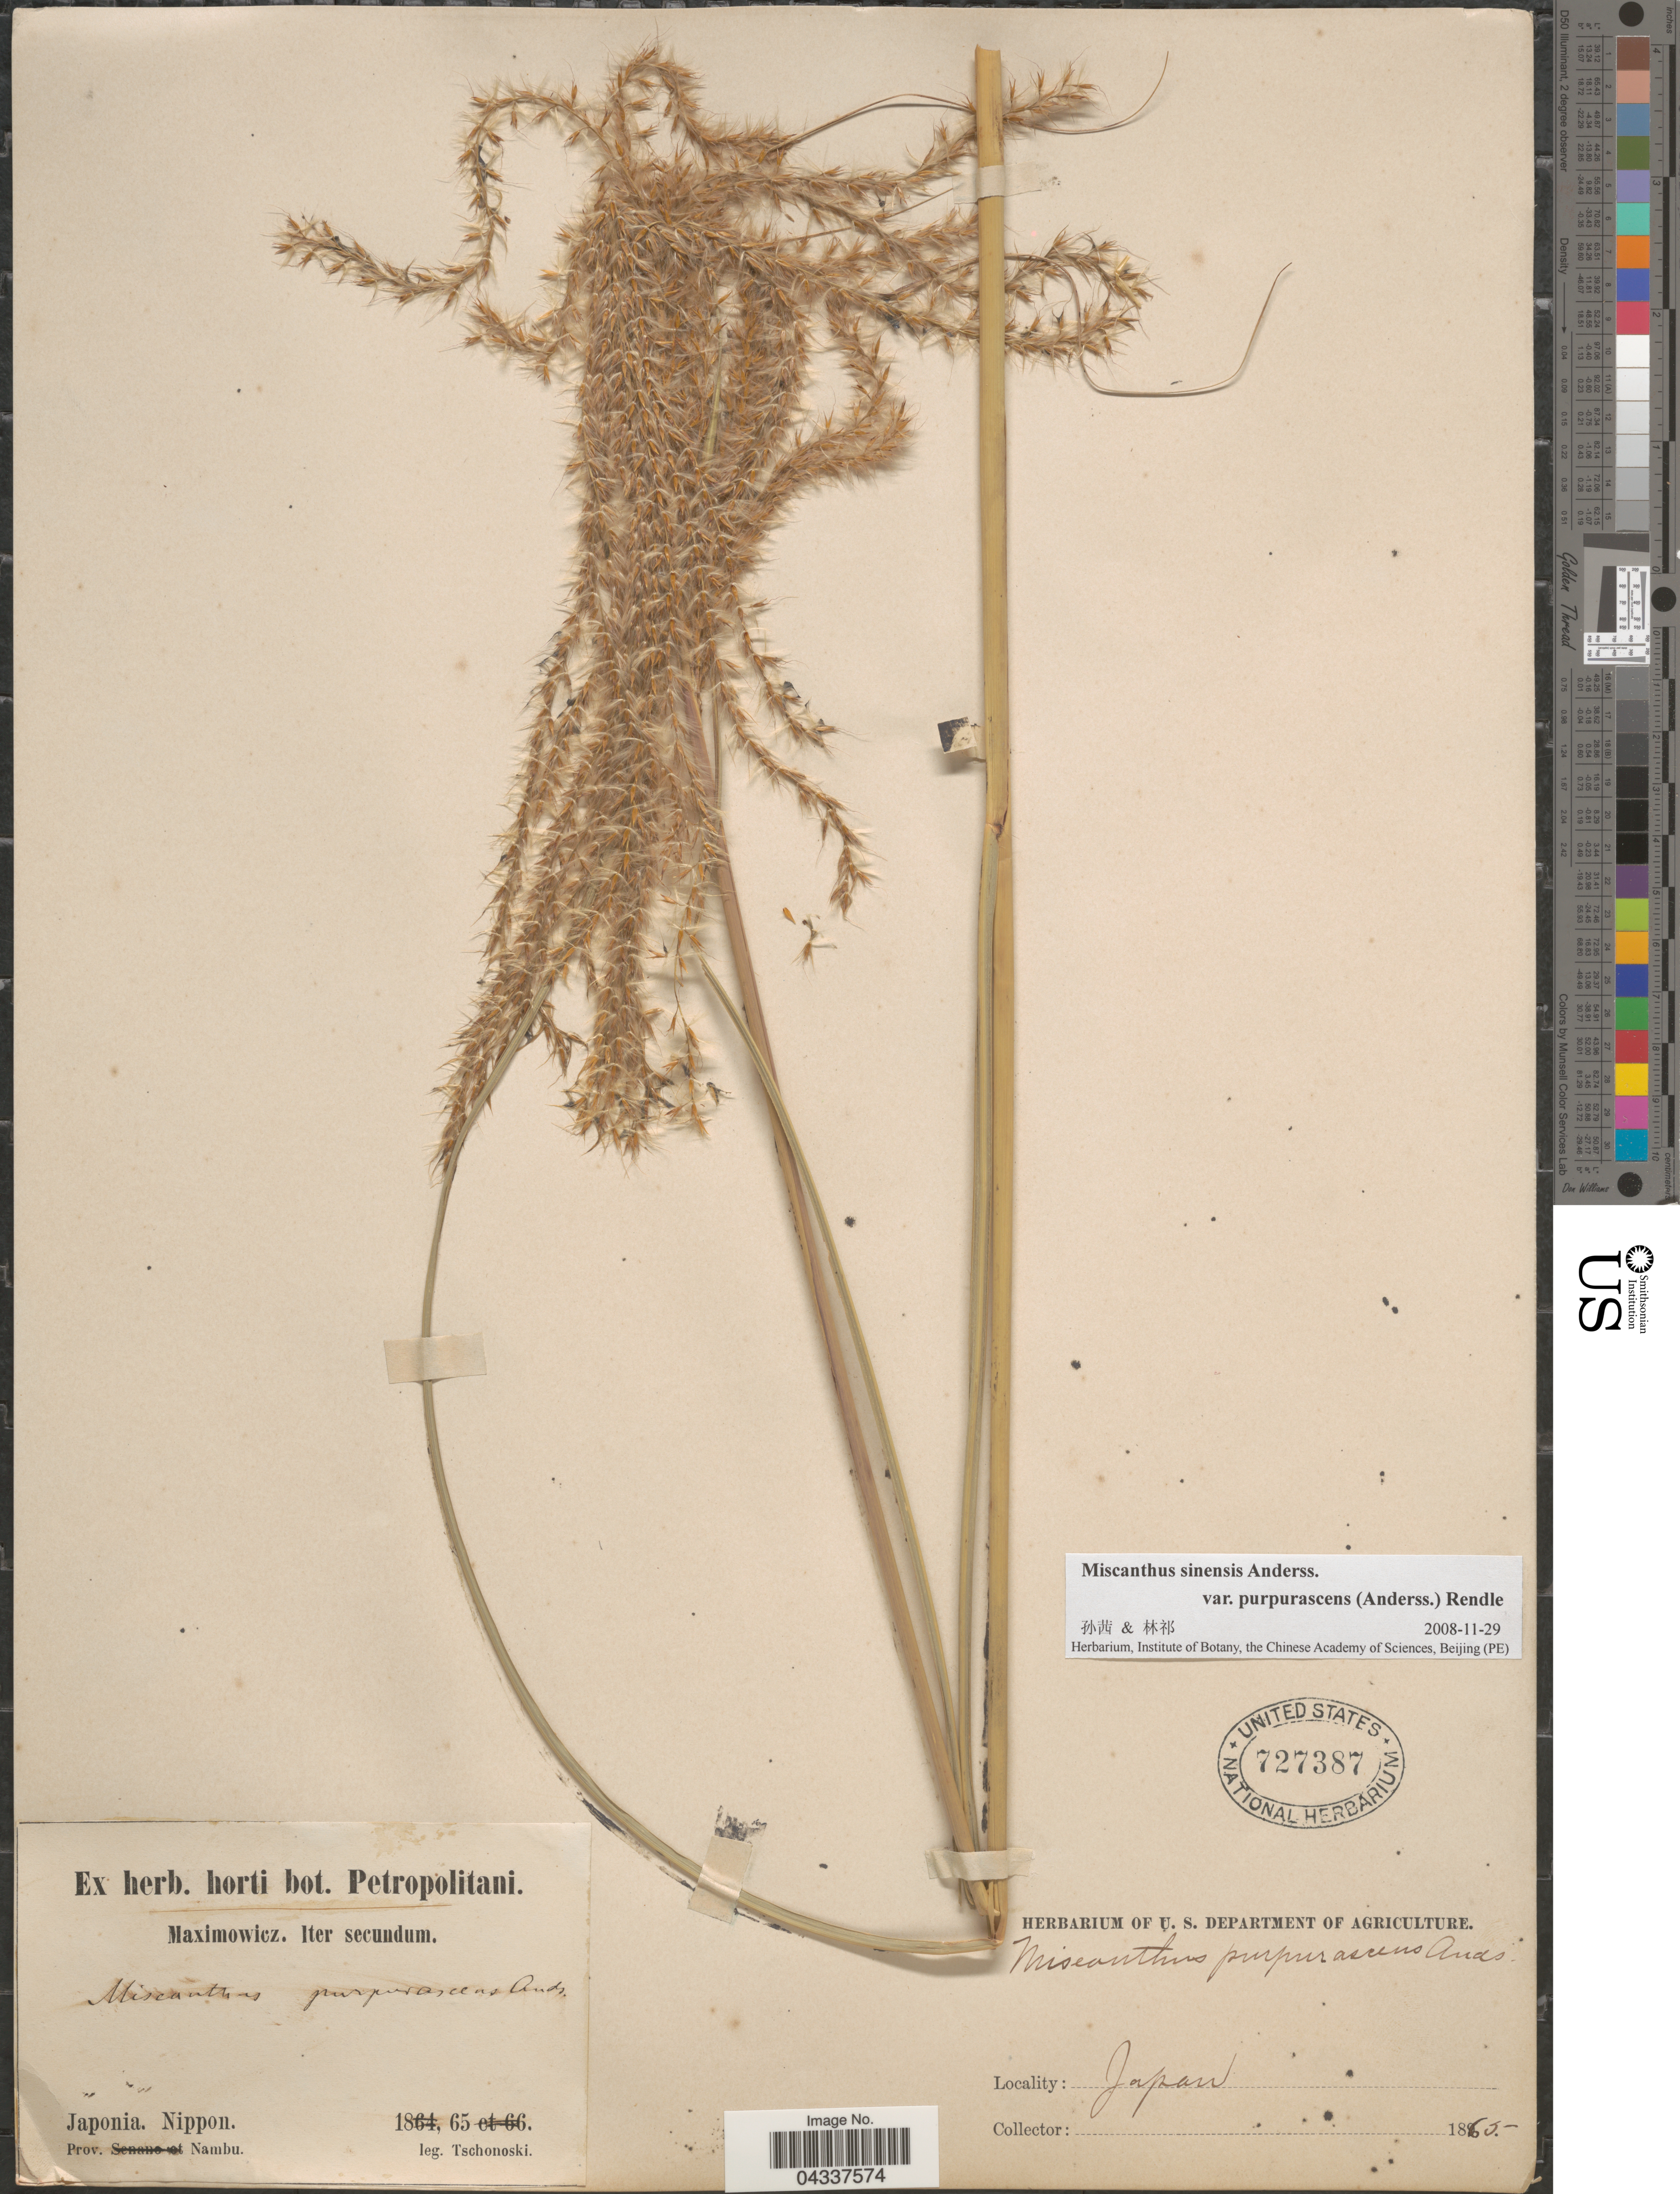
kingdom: Plantae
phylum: Tracheophyta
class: Liliopsida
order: Poales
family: Poaceae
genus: Miscanthus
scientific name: Miscanthus sinensis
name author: Andersson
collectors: -. Tschonoski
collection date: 1865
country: Japan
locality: Iter secundum. Japonia. Nippon. Prov. Nambu.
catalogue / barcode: US 727387